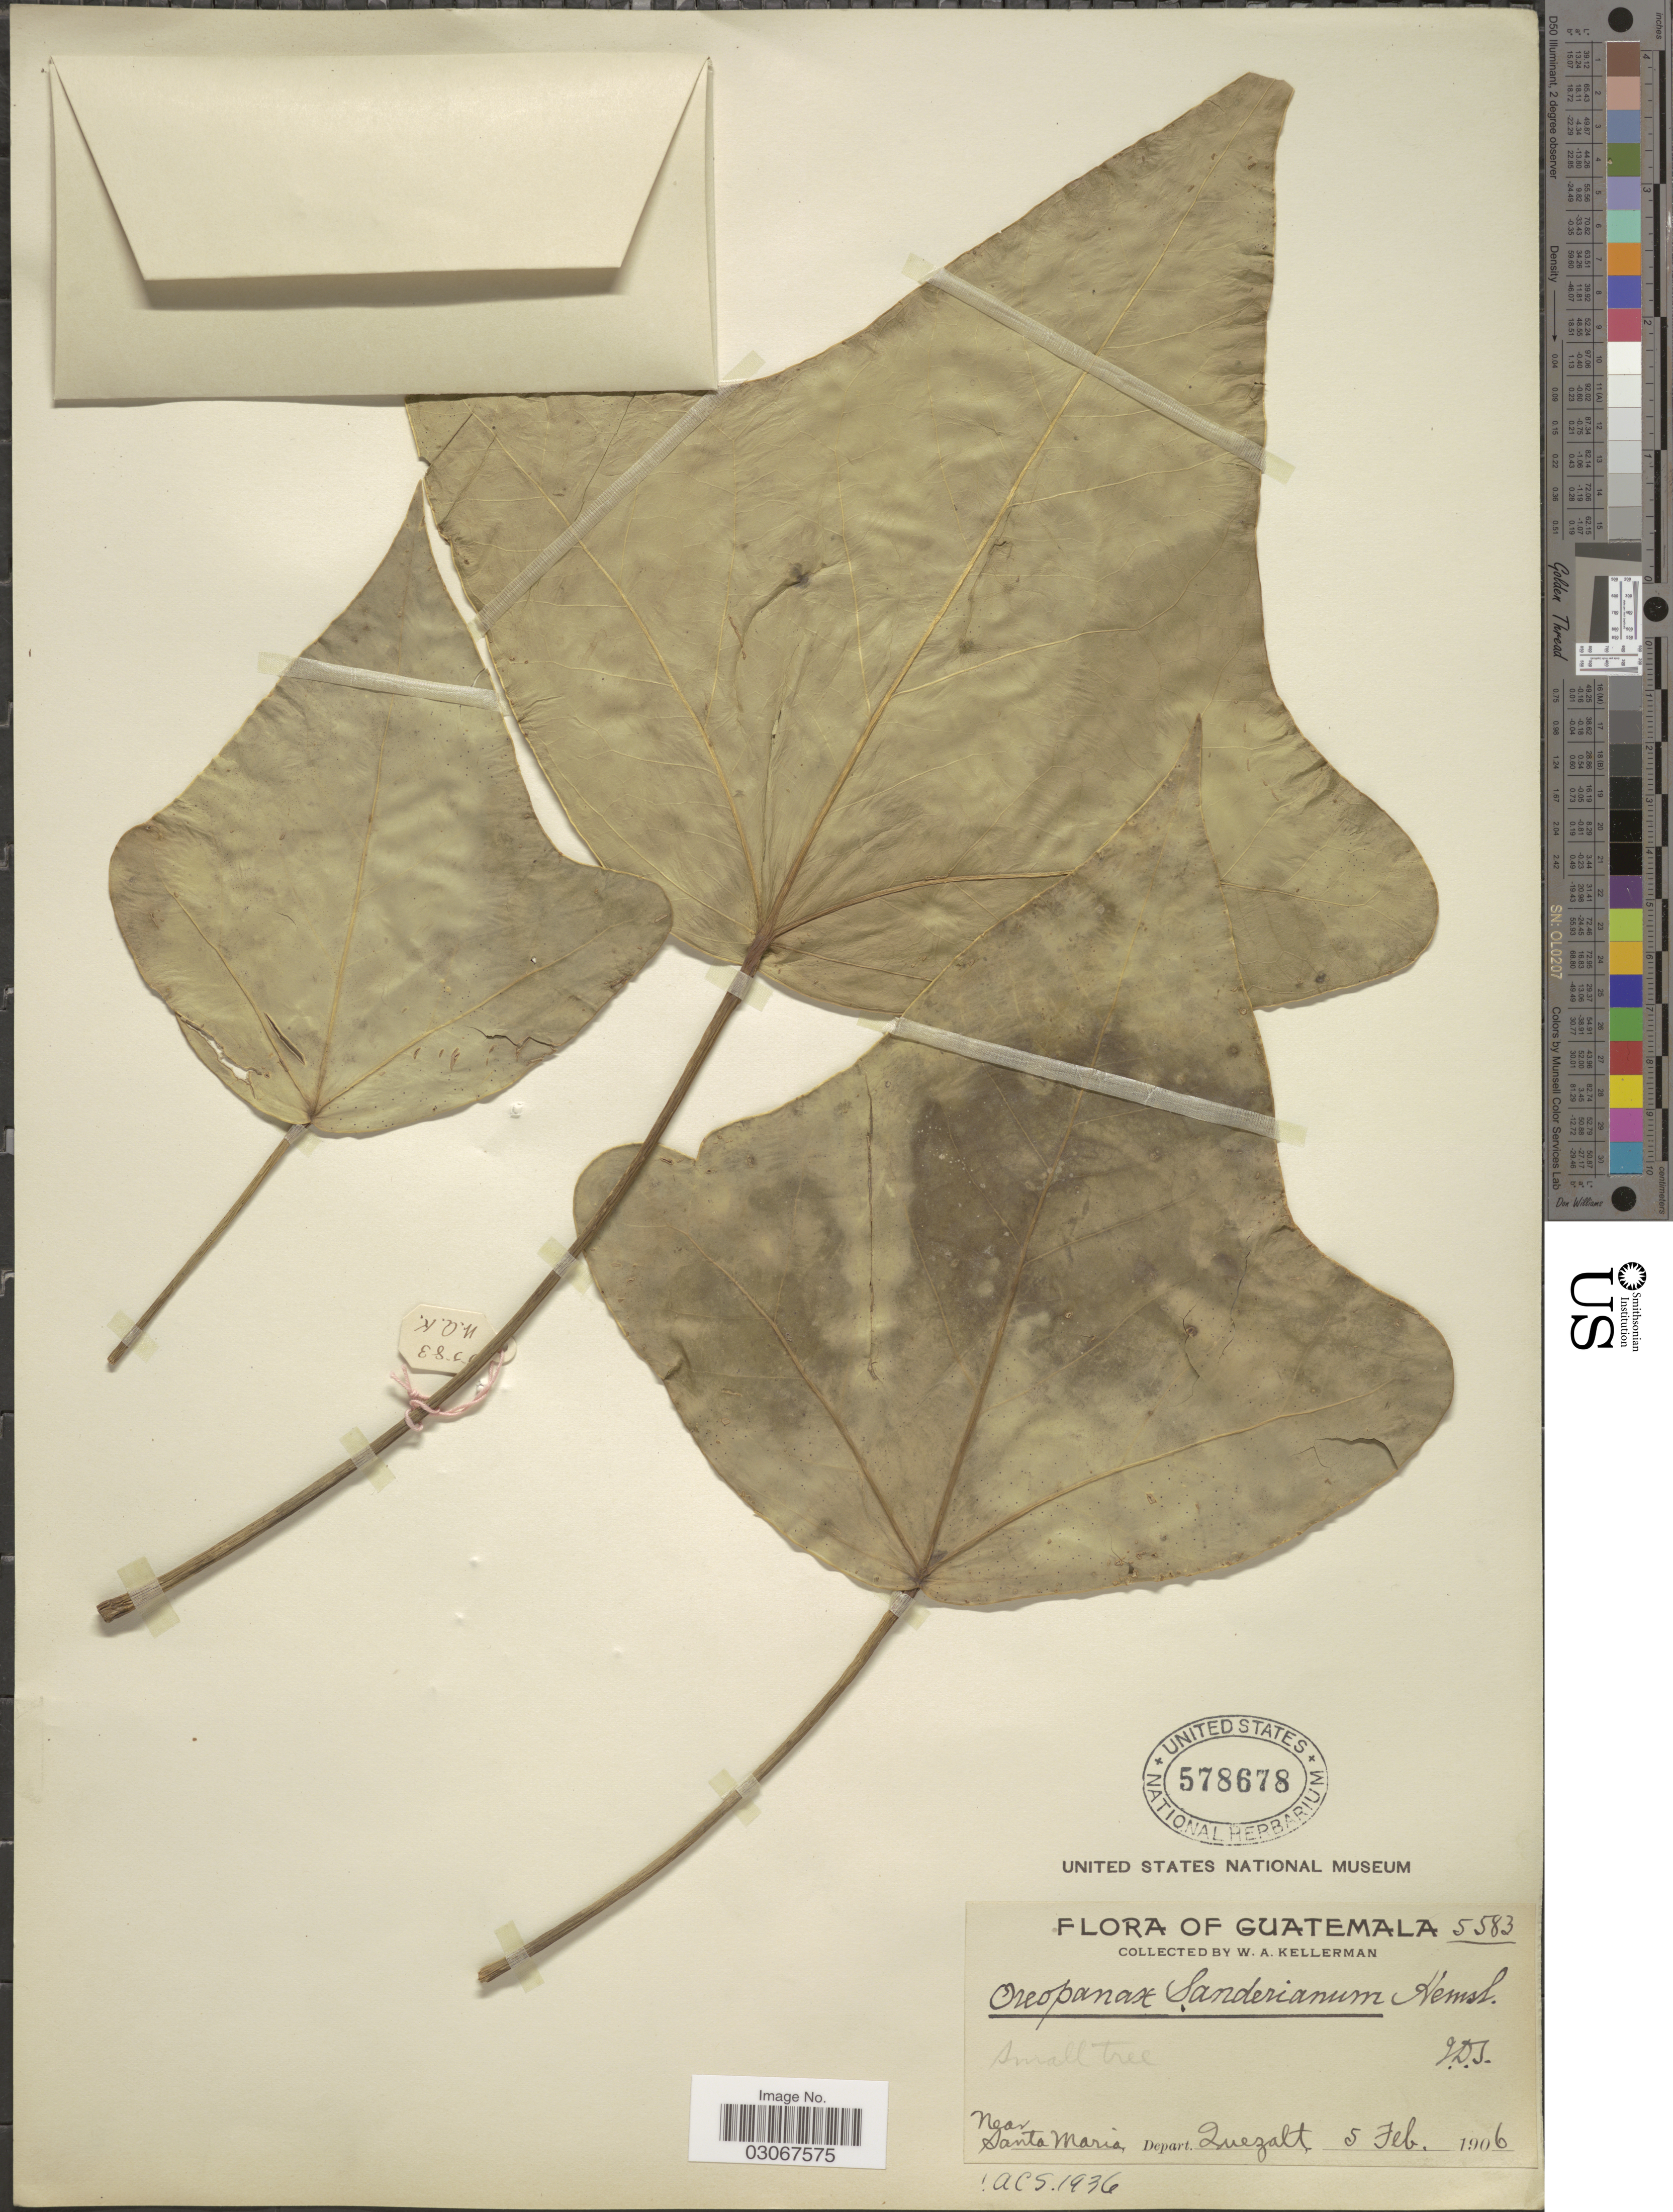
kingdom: Plantae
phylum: Tracheophyta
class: Magnoliopsida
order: Apiales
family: Araliaceae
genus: Oreopanax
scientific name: Oreopanax sanderianus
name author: Hemsl.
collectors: W. Kellerman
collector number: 5583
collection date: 1906-02-05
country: Guatemala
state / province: Quetzaltenango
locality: Near Santa Maria, Depart. Quezalt.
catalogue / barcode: US 578678